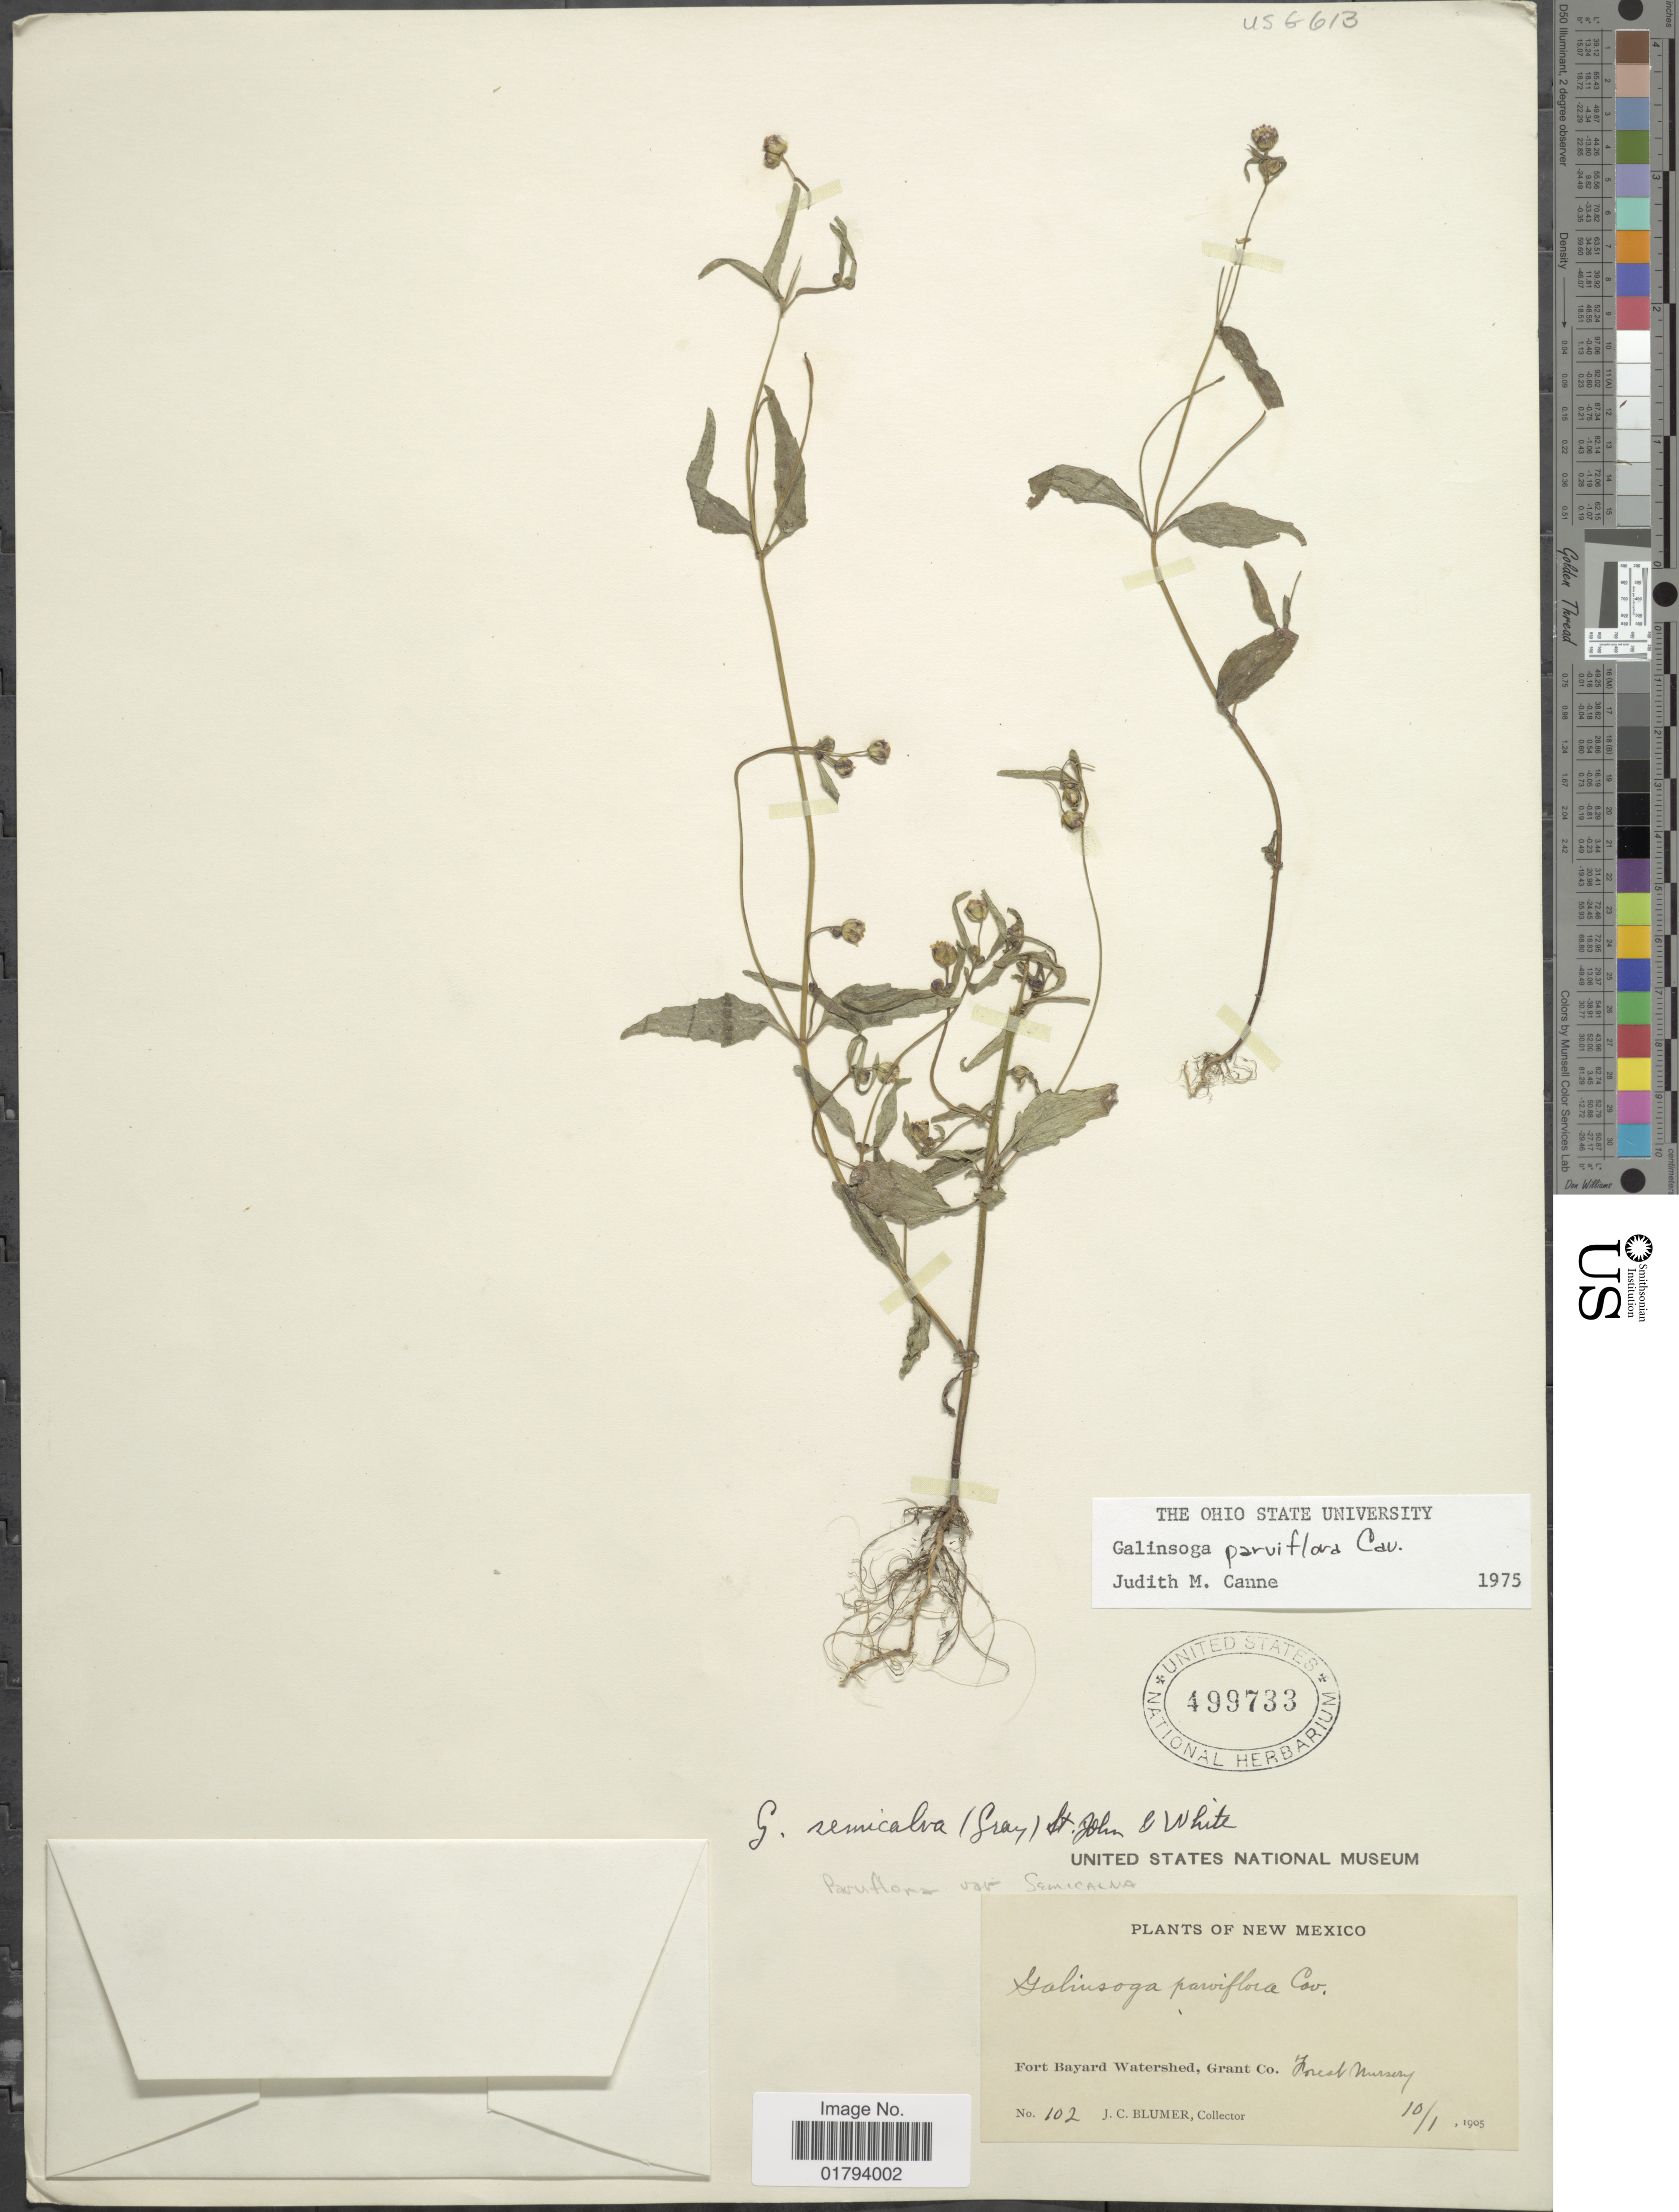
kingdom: Plantae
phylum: Tracheophyta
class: Magnoliopsida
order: Asterales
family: Asteraceae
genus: Galinsoga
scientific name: Galinsoga parviflora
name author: Cav.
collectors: J. C. Blumer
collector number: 102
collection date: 1905-01-10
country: United States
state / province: New Mexico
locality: Fort Bayard Watershed, Grant Co., Forest Nursery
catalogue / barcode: US 499733